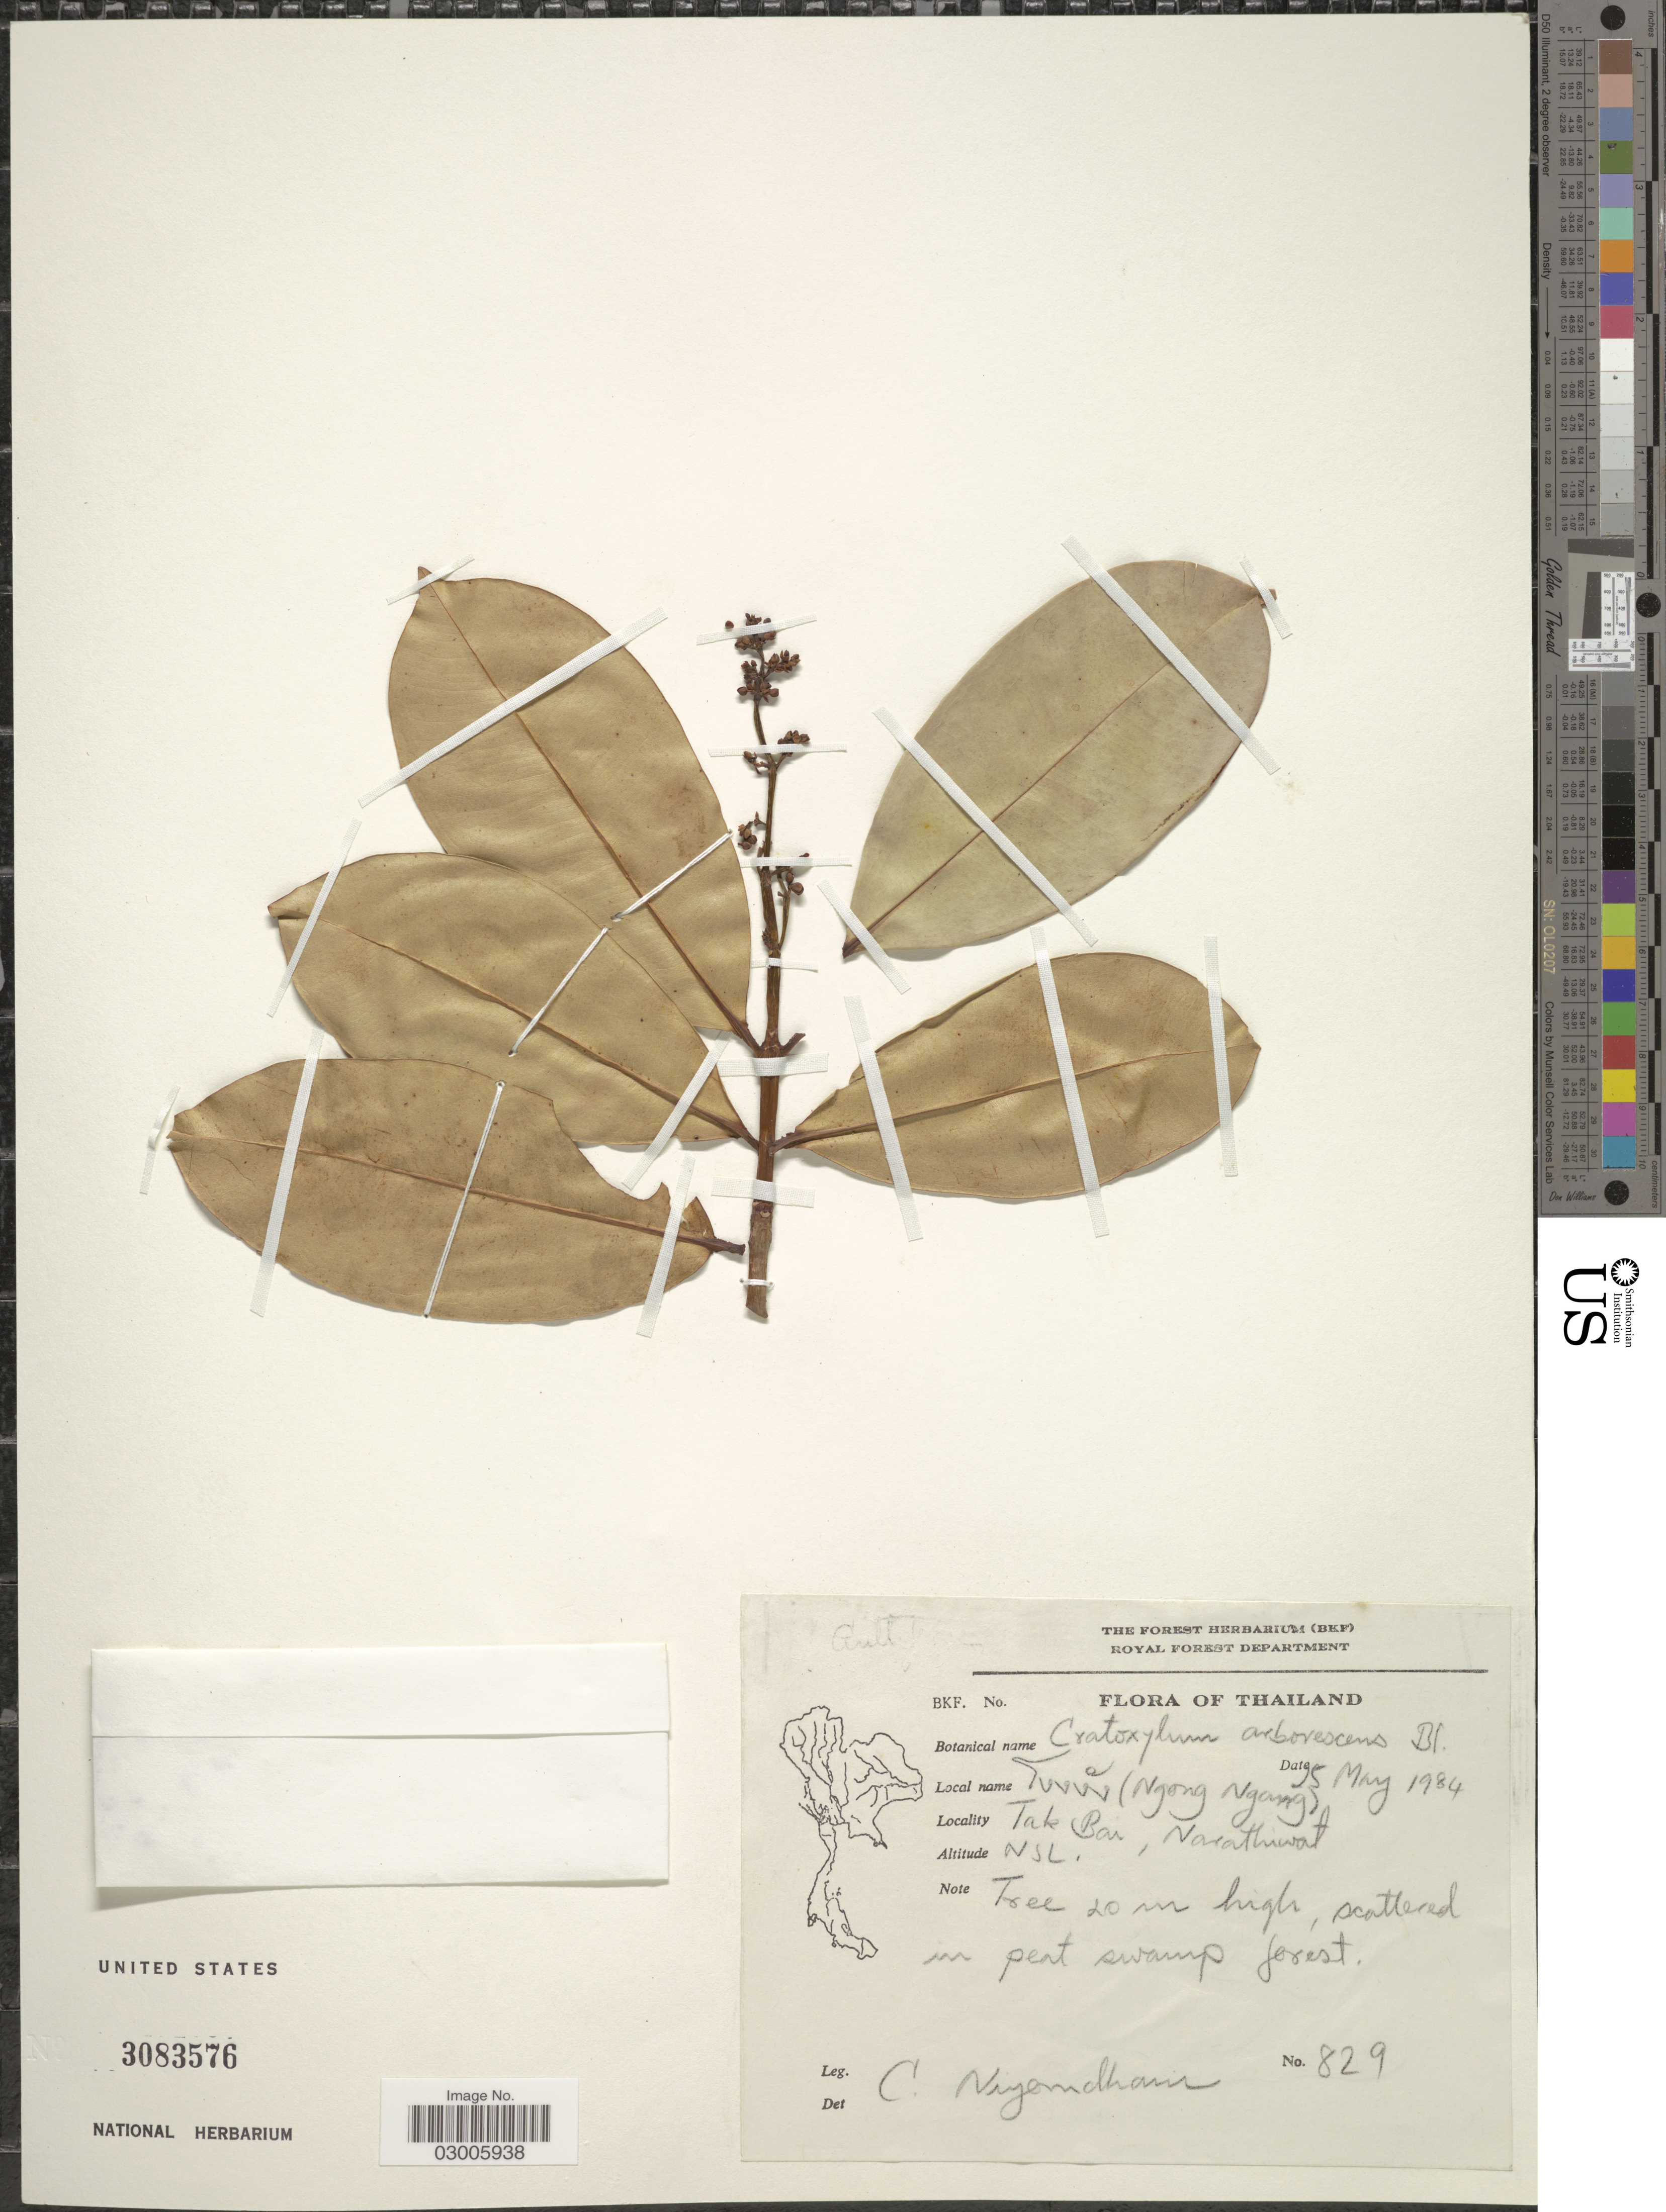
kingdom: Plantae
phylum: Tracheophyta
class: Magnoliopsida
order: Malpighiales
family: Hypericaceae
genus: Cratoxylum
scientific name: Cratoxylum arborescens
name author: (Vahl) Blume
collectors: C. Niyomdham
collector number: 829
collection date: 1984-05-25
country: Thailand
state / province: Narathiwat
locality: Tak Bai, Narathiwat.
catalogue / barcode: US 3083576